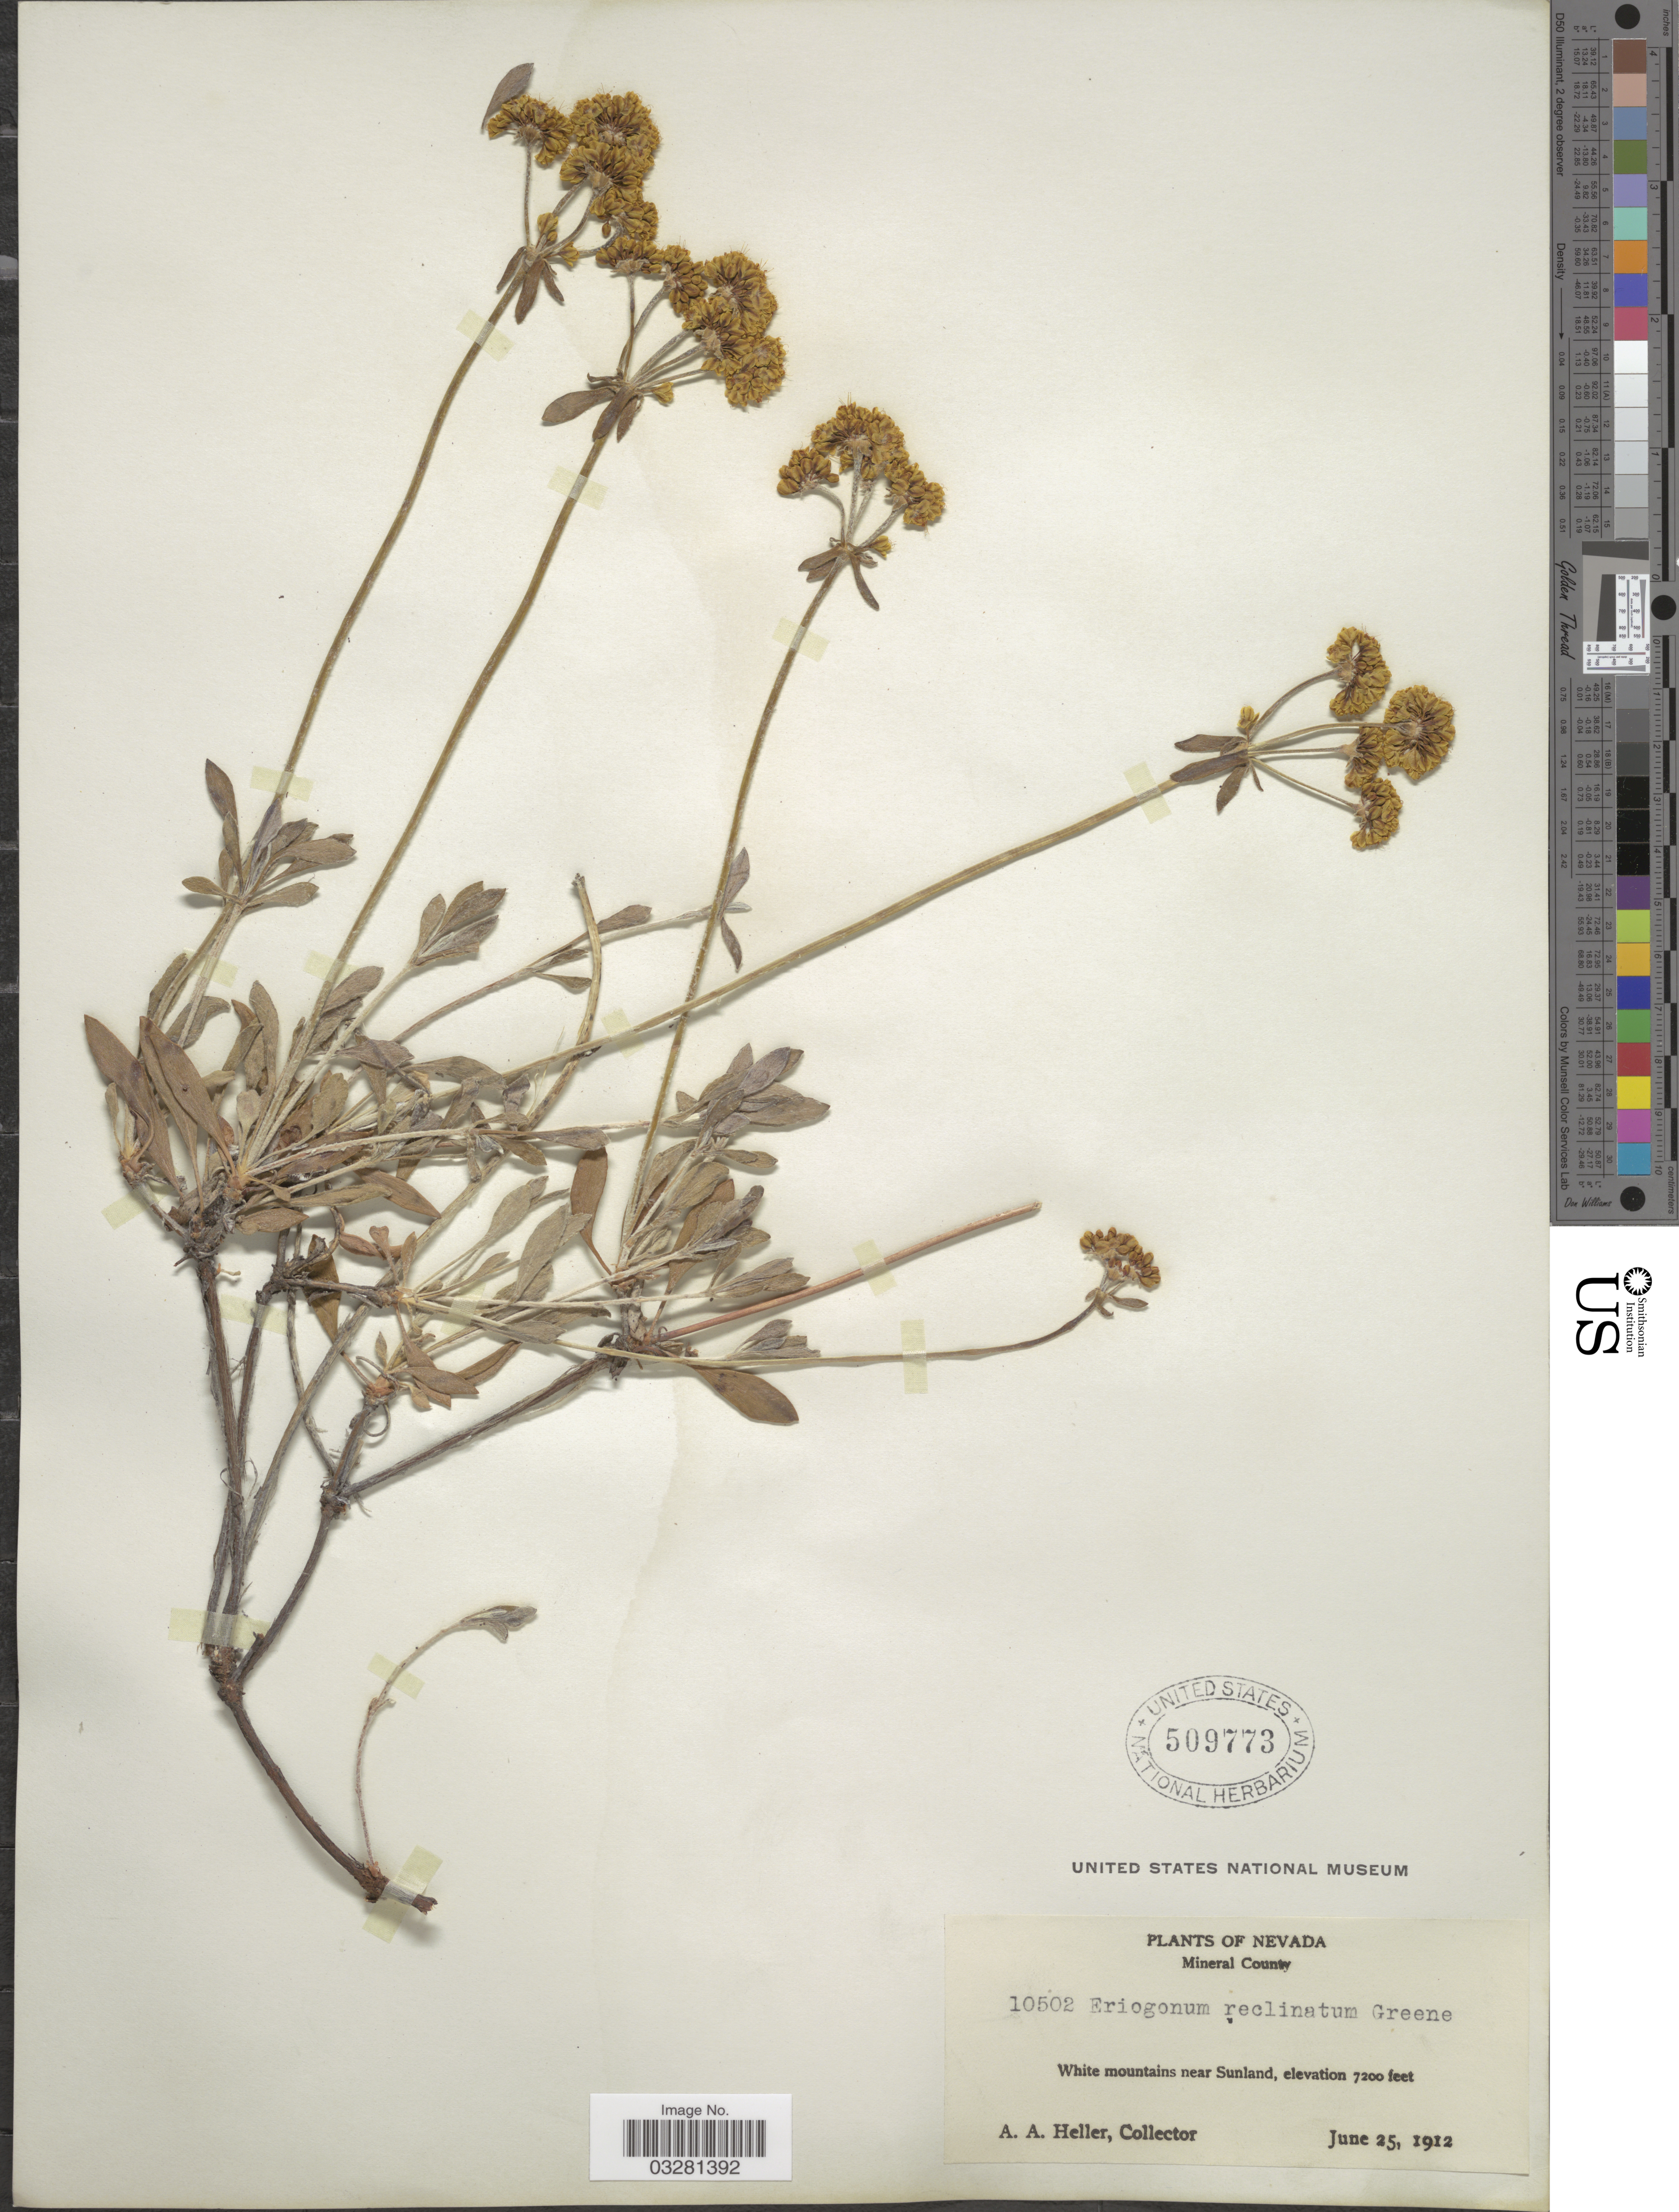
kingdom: Plantae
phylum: Tracheophyta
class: Magnoliopsida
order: Caryophyllales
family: Polygonaceae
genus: Eriogonum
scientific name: Eriogonum umbellatum var. umbellatum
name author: Torr.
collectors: A. A. Heller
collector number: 10502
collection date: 1912-06-25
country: United States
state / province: Nevada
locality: Mineral County. White mountains near Sunland.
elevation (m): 2195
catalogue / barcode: US 509773